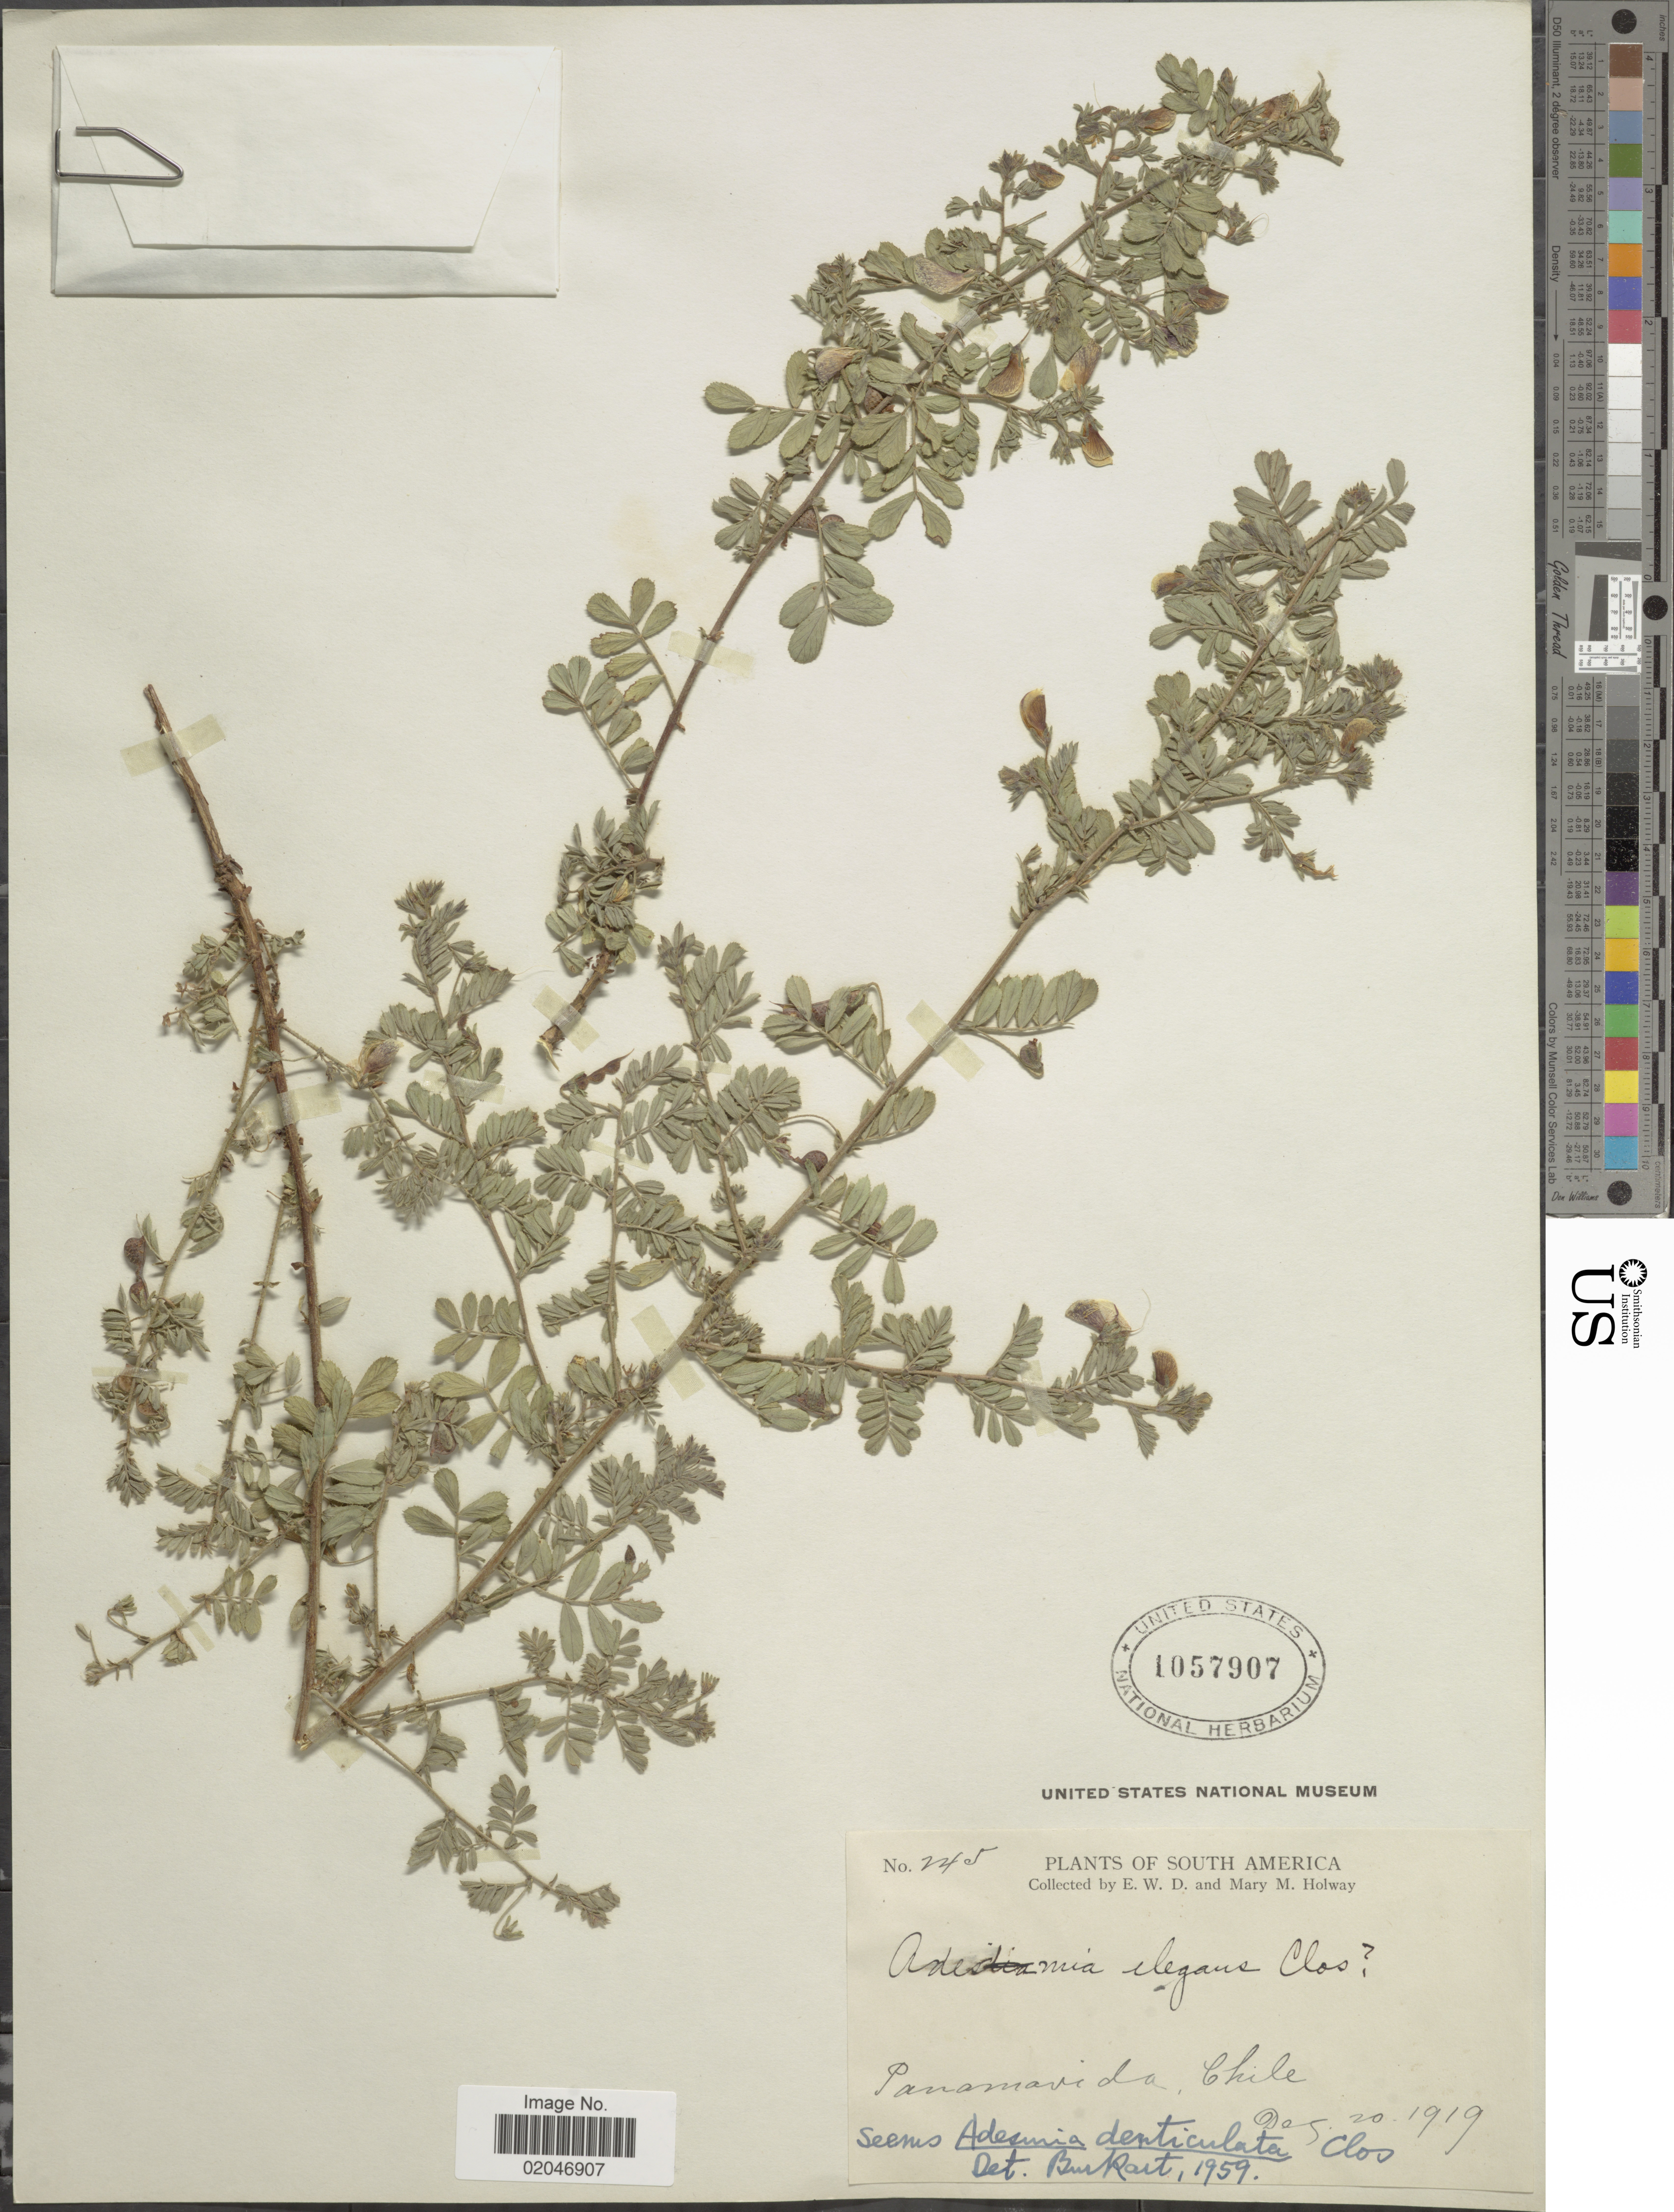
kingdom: Plantae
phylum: Tracheophyta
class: Magnoliopsida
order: Fabales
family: Fabaceae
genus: Adesmia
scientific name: Adesmia denticulata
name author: Clos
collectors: E. W. D. Holway & M. M. Holway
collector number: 245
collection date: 1919-12-20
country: Chile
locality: Panamavida, South America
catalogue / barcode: US 1057907